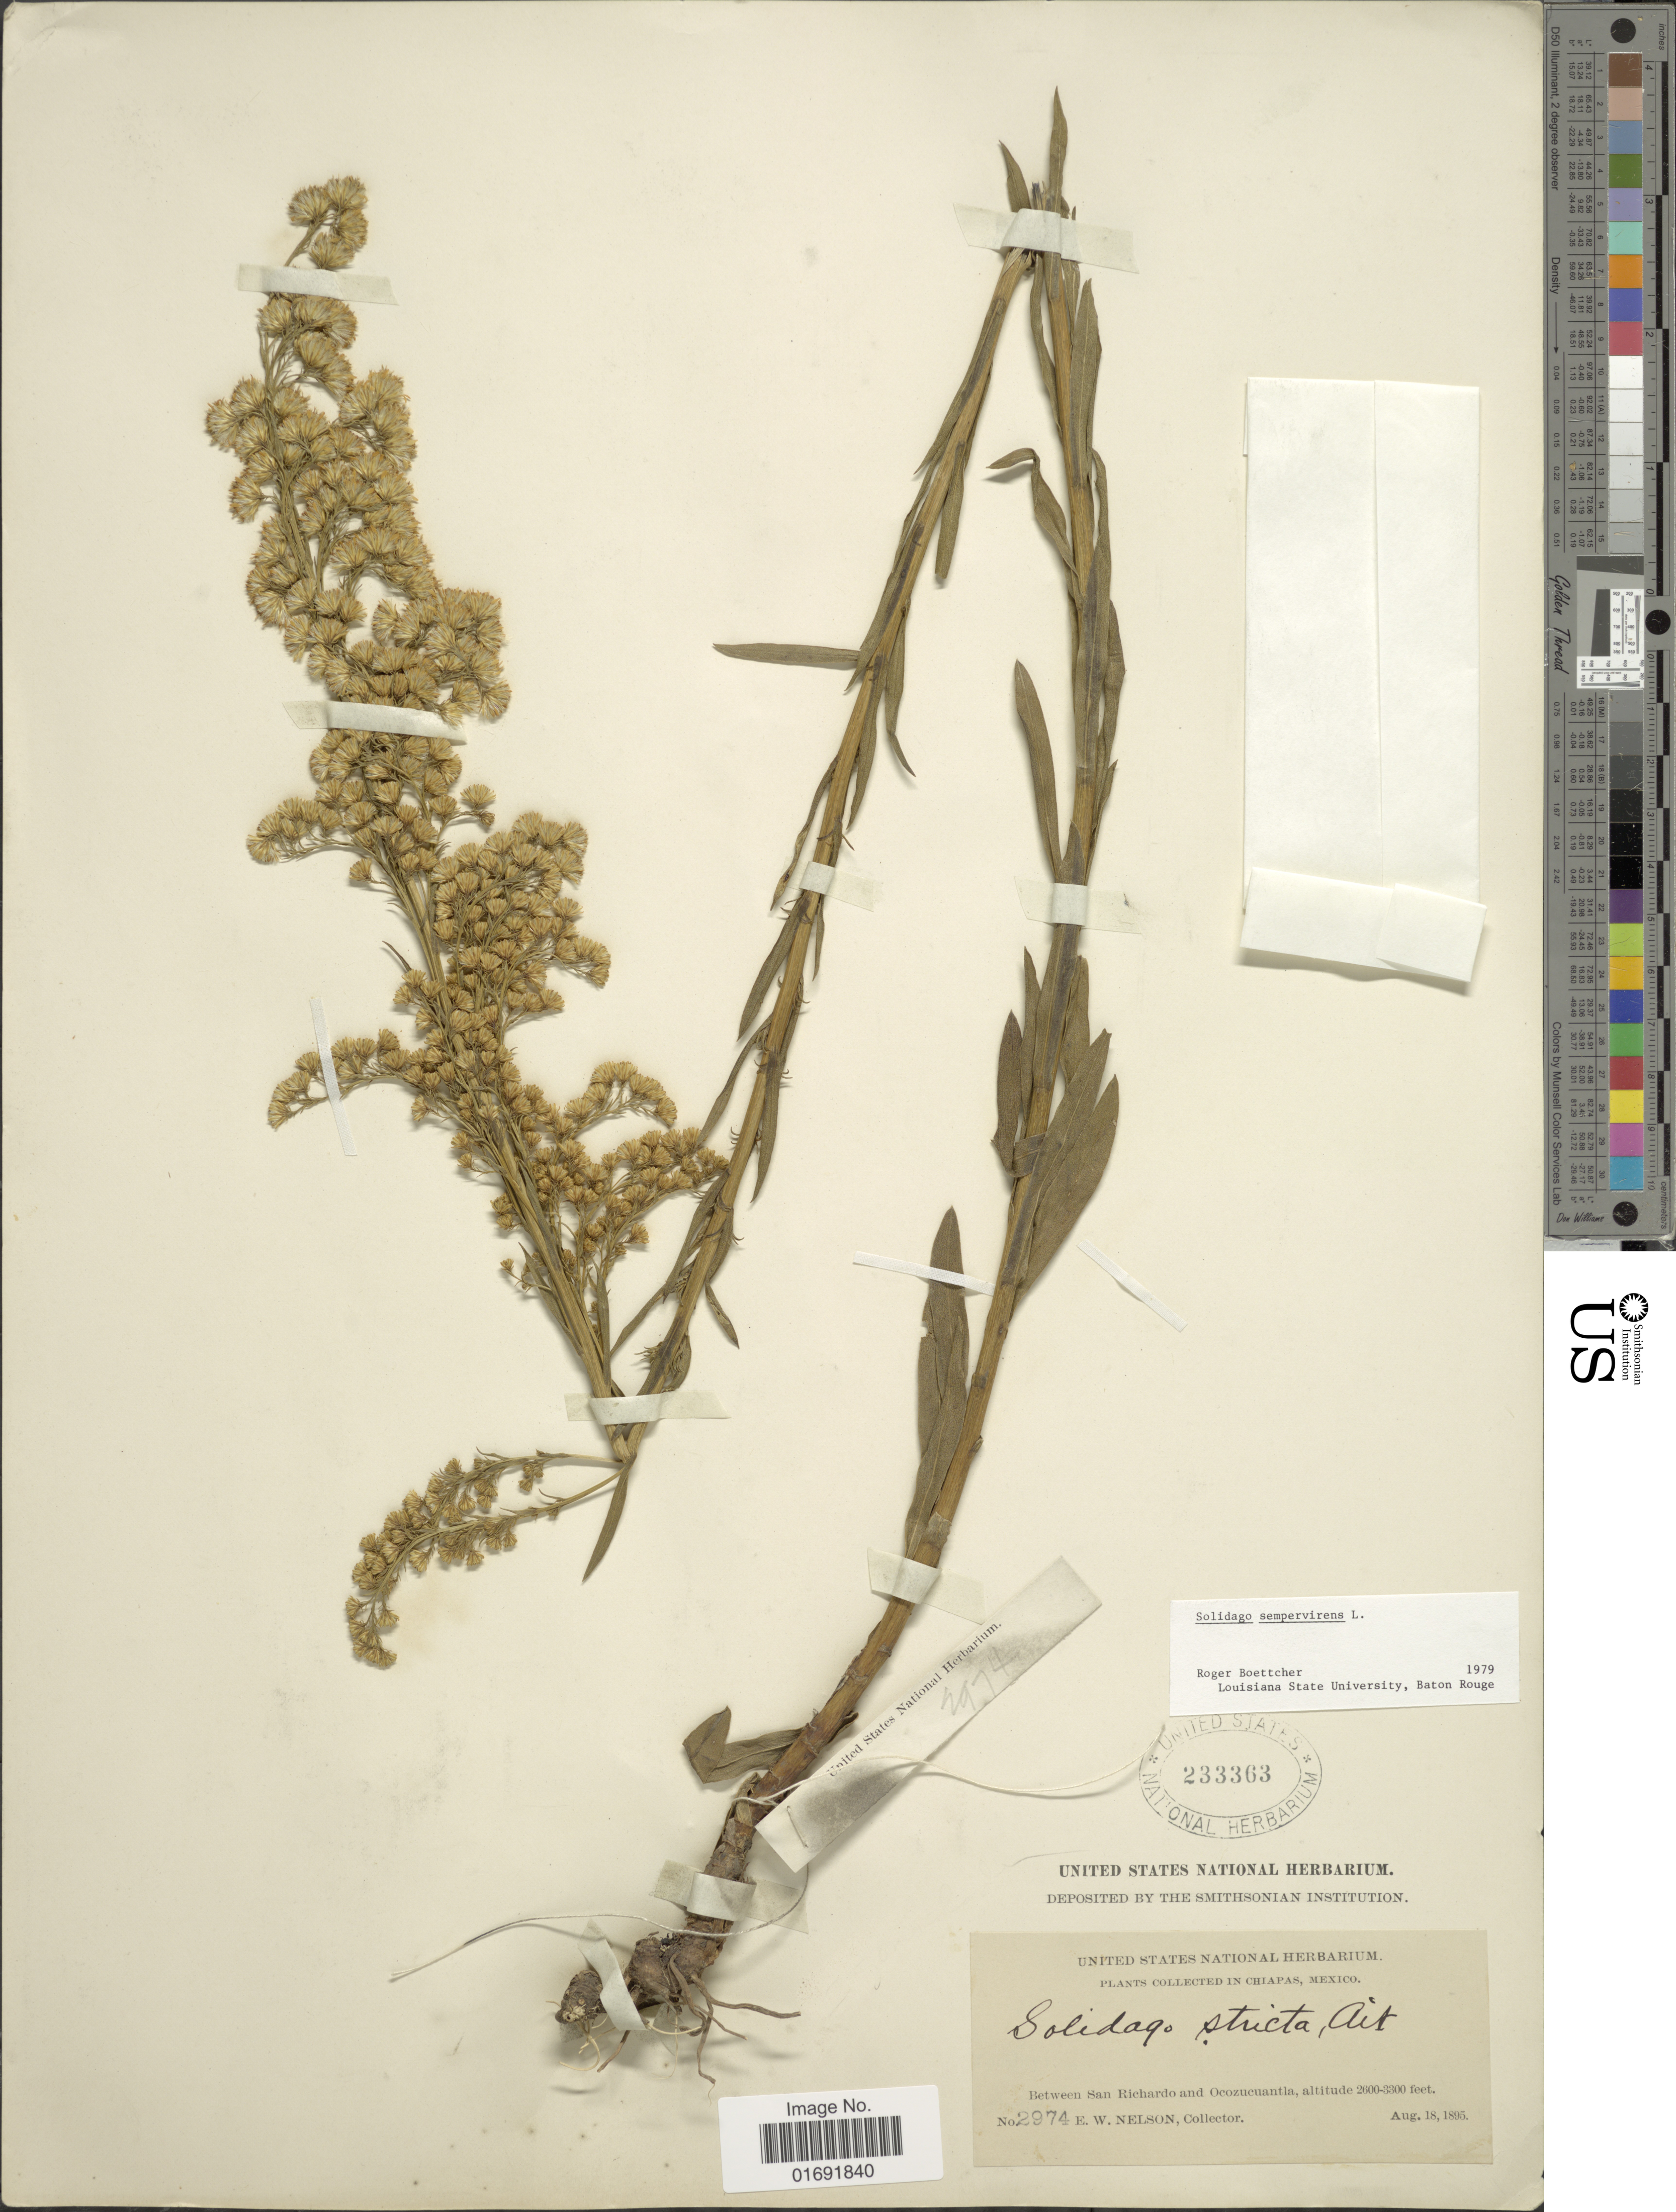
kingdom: Plantae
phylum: Tracheophyta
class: Magnoliopsida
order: Asterales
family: Asteraceae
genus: Solidago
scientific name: Solidago sempervirens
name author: L.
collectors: E. W. Nelson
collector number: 2974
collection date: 1895-08-18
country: Mexico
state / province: Chiapas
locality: Between San Richardo and Ocozucuantla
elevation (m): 792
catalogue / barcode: US 233363